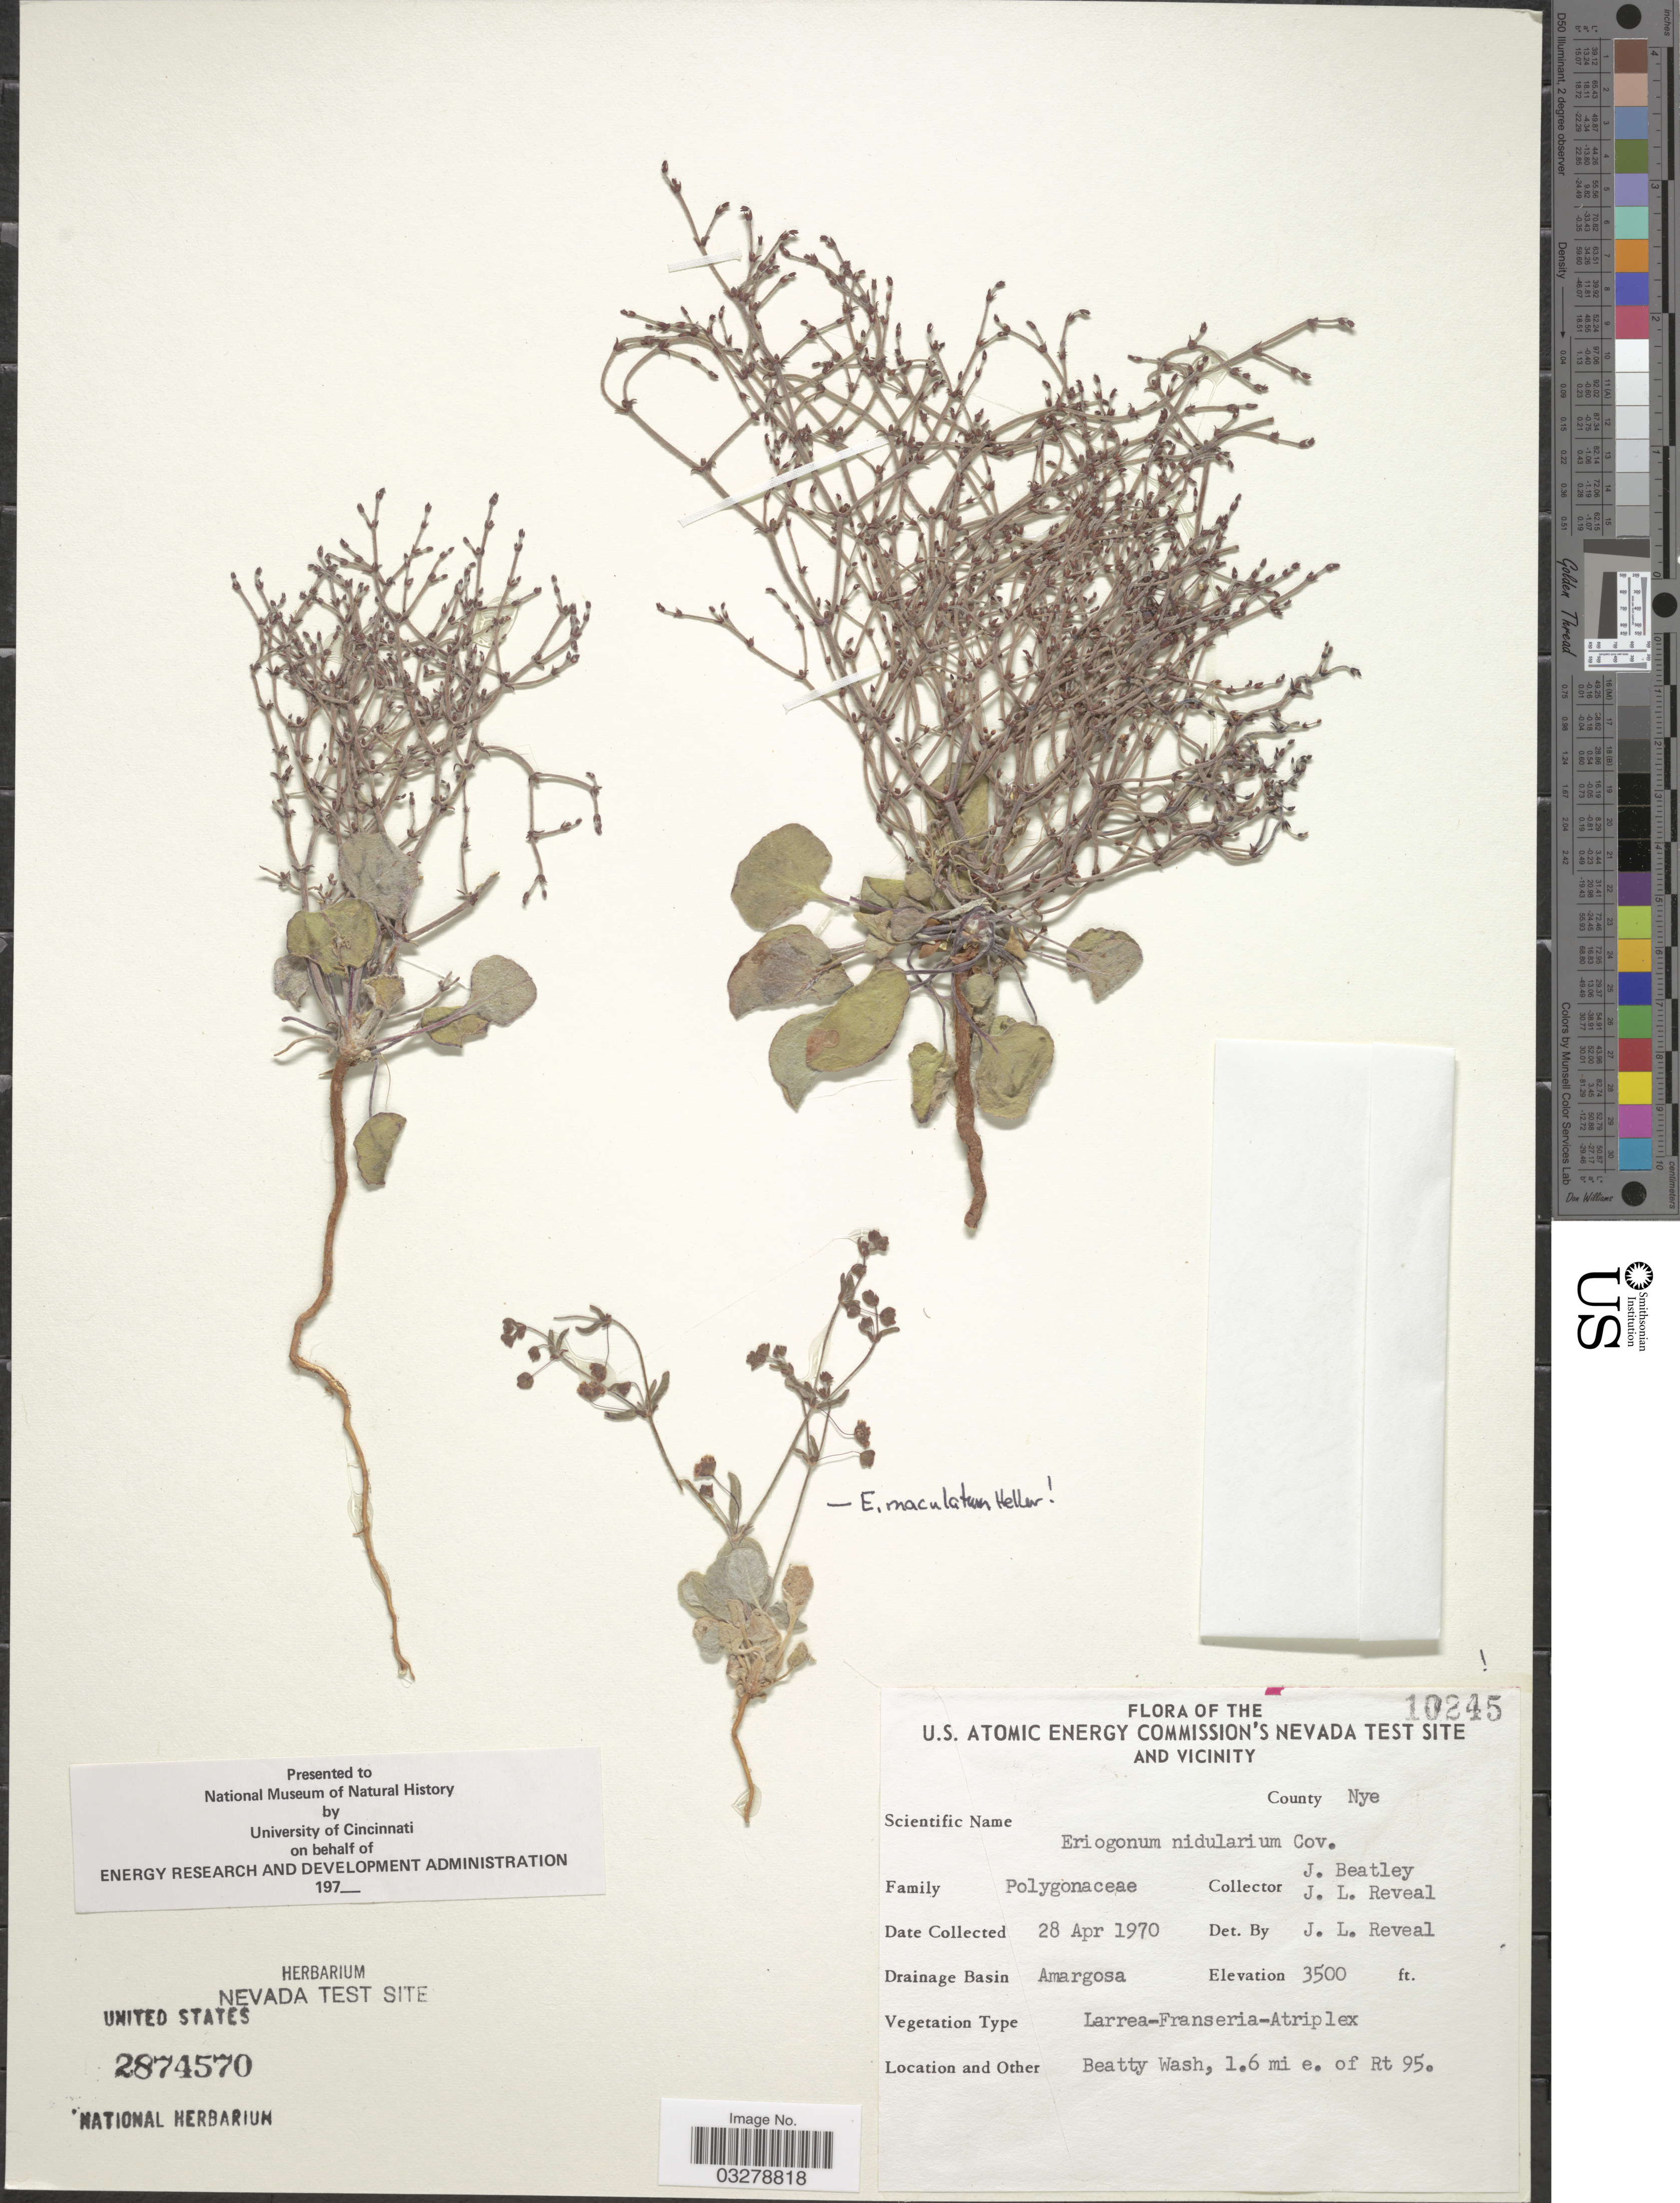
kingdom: Plantae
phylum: Tracheophyta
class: Magnoliopsida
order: Caryophyllales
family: Polygonaceae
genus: Eriogonum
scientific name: Eriogonum nidularium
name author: Coville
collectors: J. C. Beatley & J. L. Reveal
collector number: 10245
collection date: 1970-04-28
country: United States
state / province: Nevada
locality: U.S. Atomic Energy Commission's Nevada Test Site and Vicinity. County Nye. Drainage Basin Amargosa. Beatty Wash, 1.6 mi e. of Rt 95.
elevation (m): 1067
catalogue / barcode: US 2874570